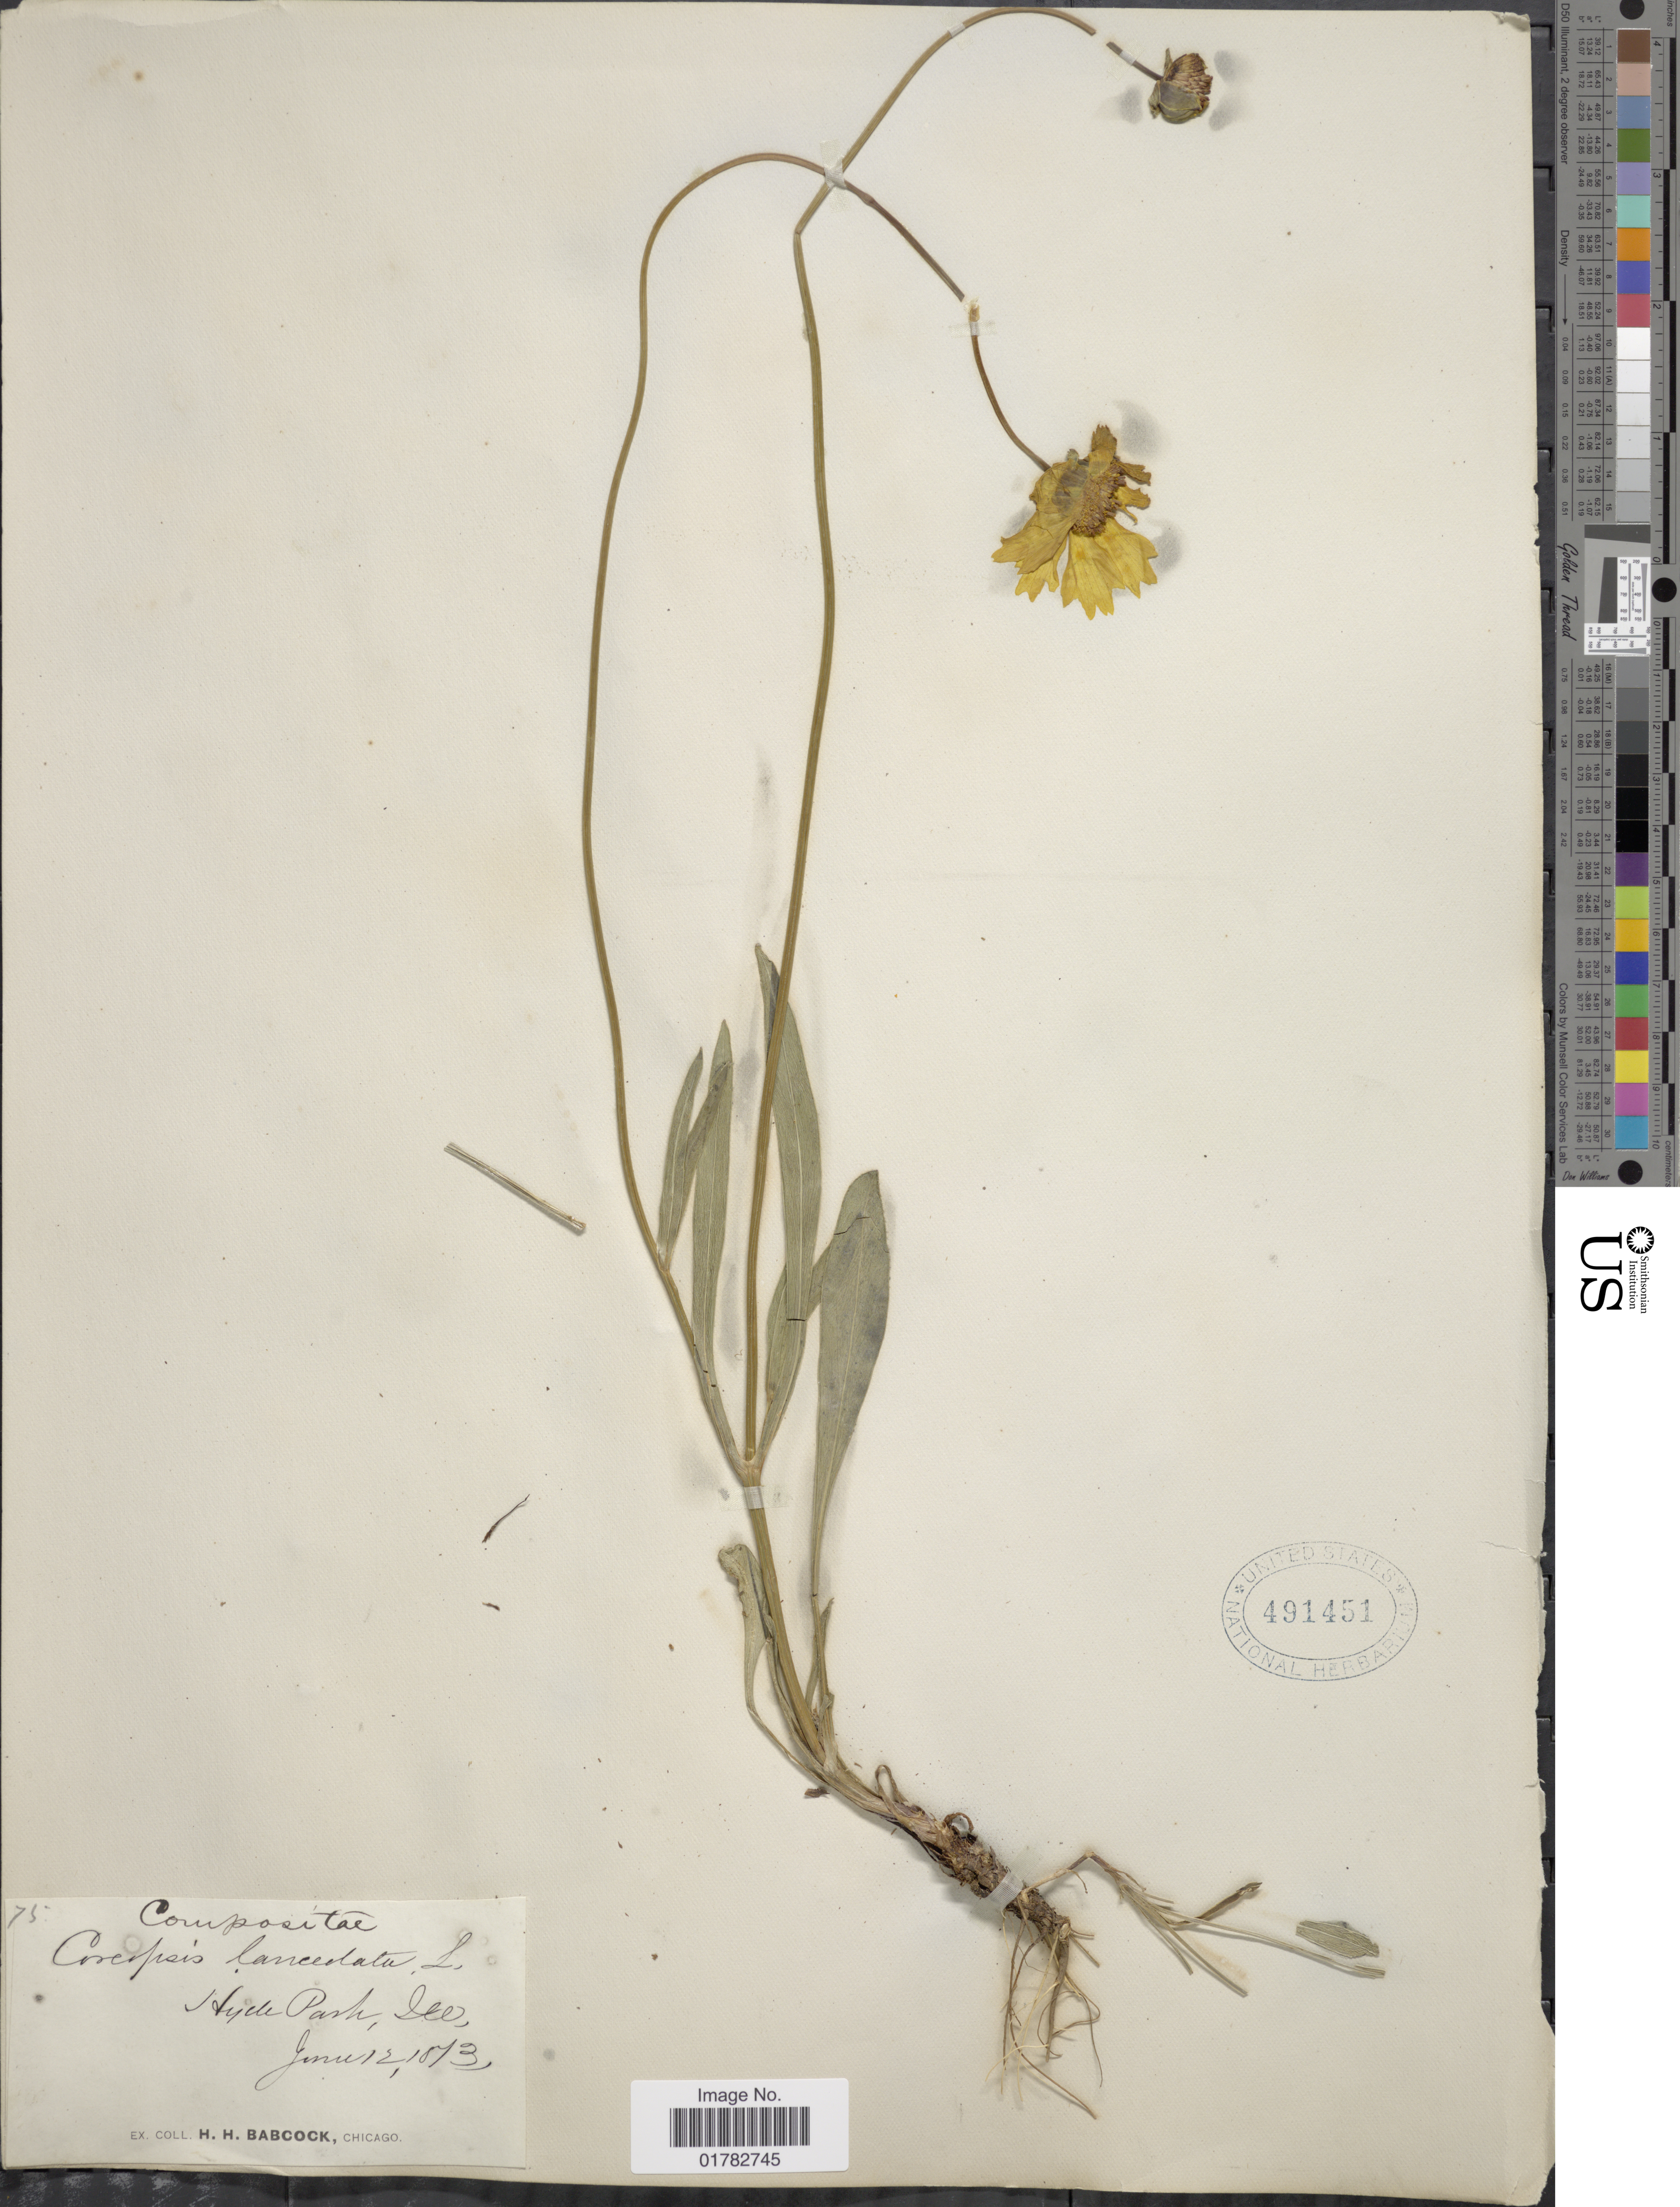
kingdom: Plantae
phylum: Tracheophyta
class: Magnoliopsida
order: Asterales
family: Asteraceae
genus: Coreopsis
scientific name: Coreopsis lanceolata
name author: L.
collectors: H. Babcock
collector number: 75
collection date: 1873-06-12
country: United States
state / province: Illinois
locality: Hyde Park, Lee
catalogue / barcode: US 491451